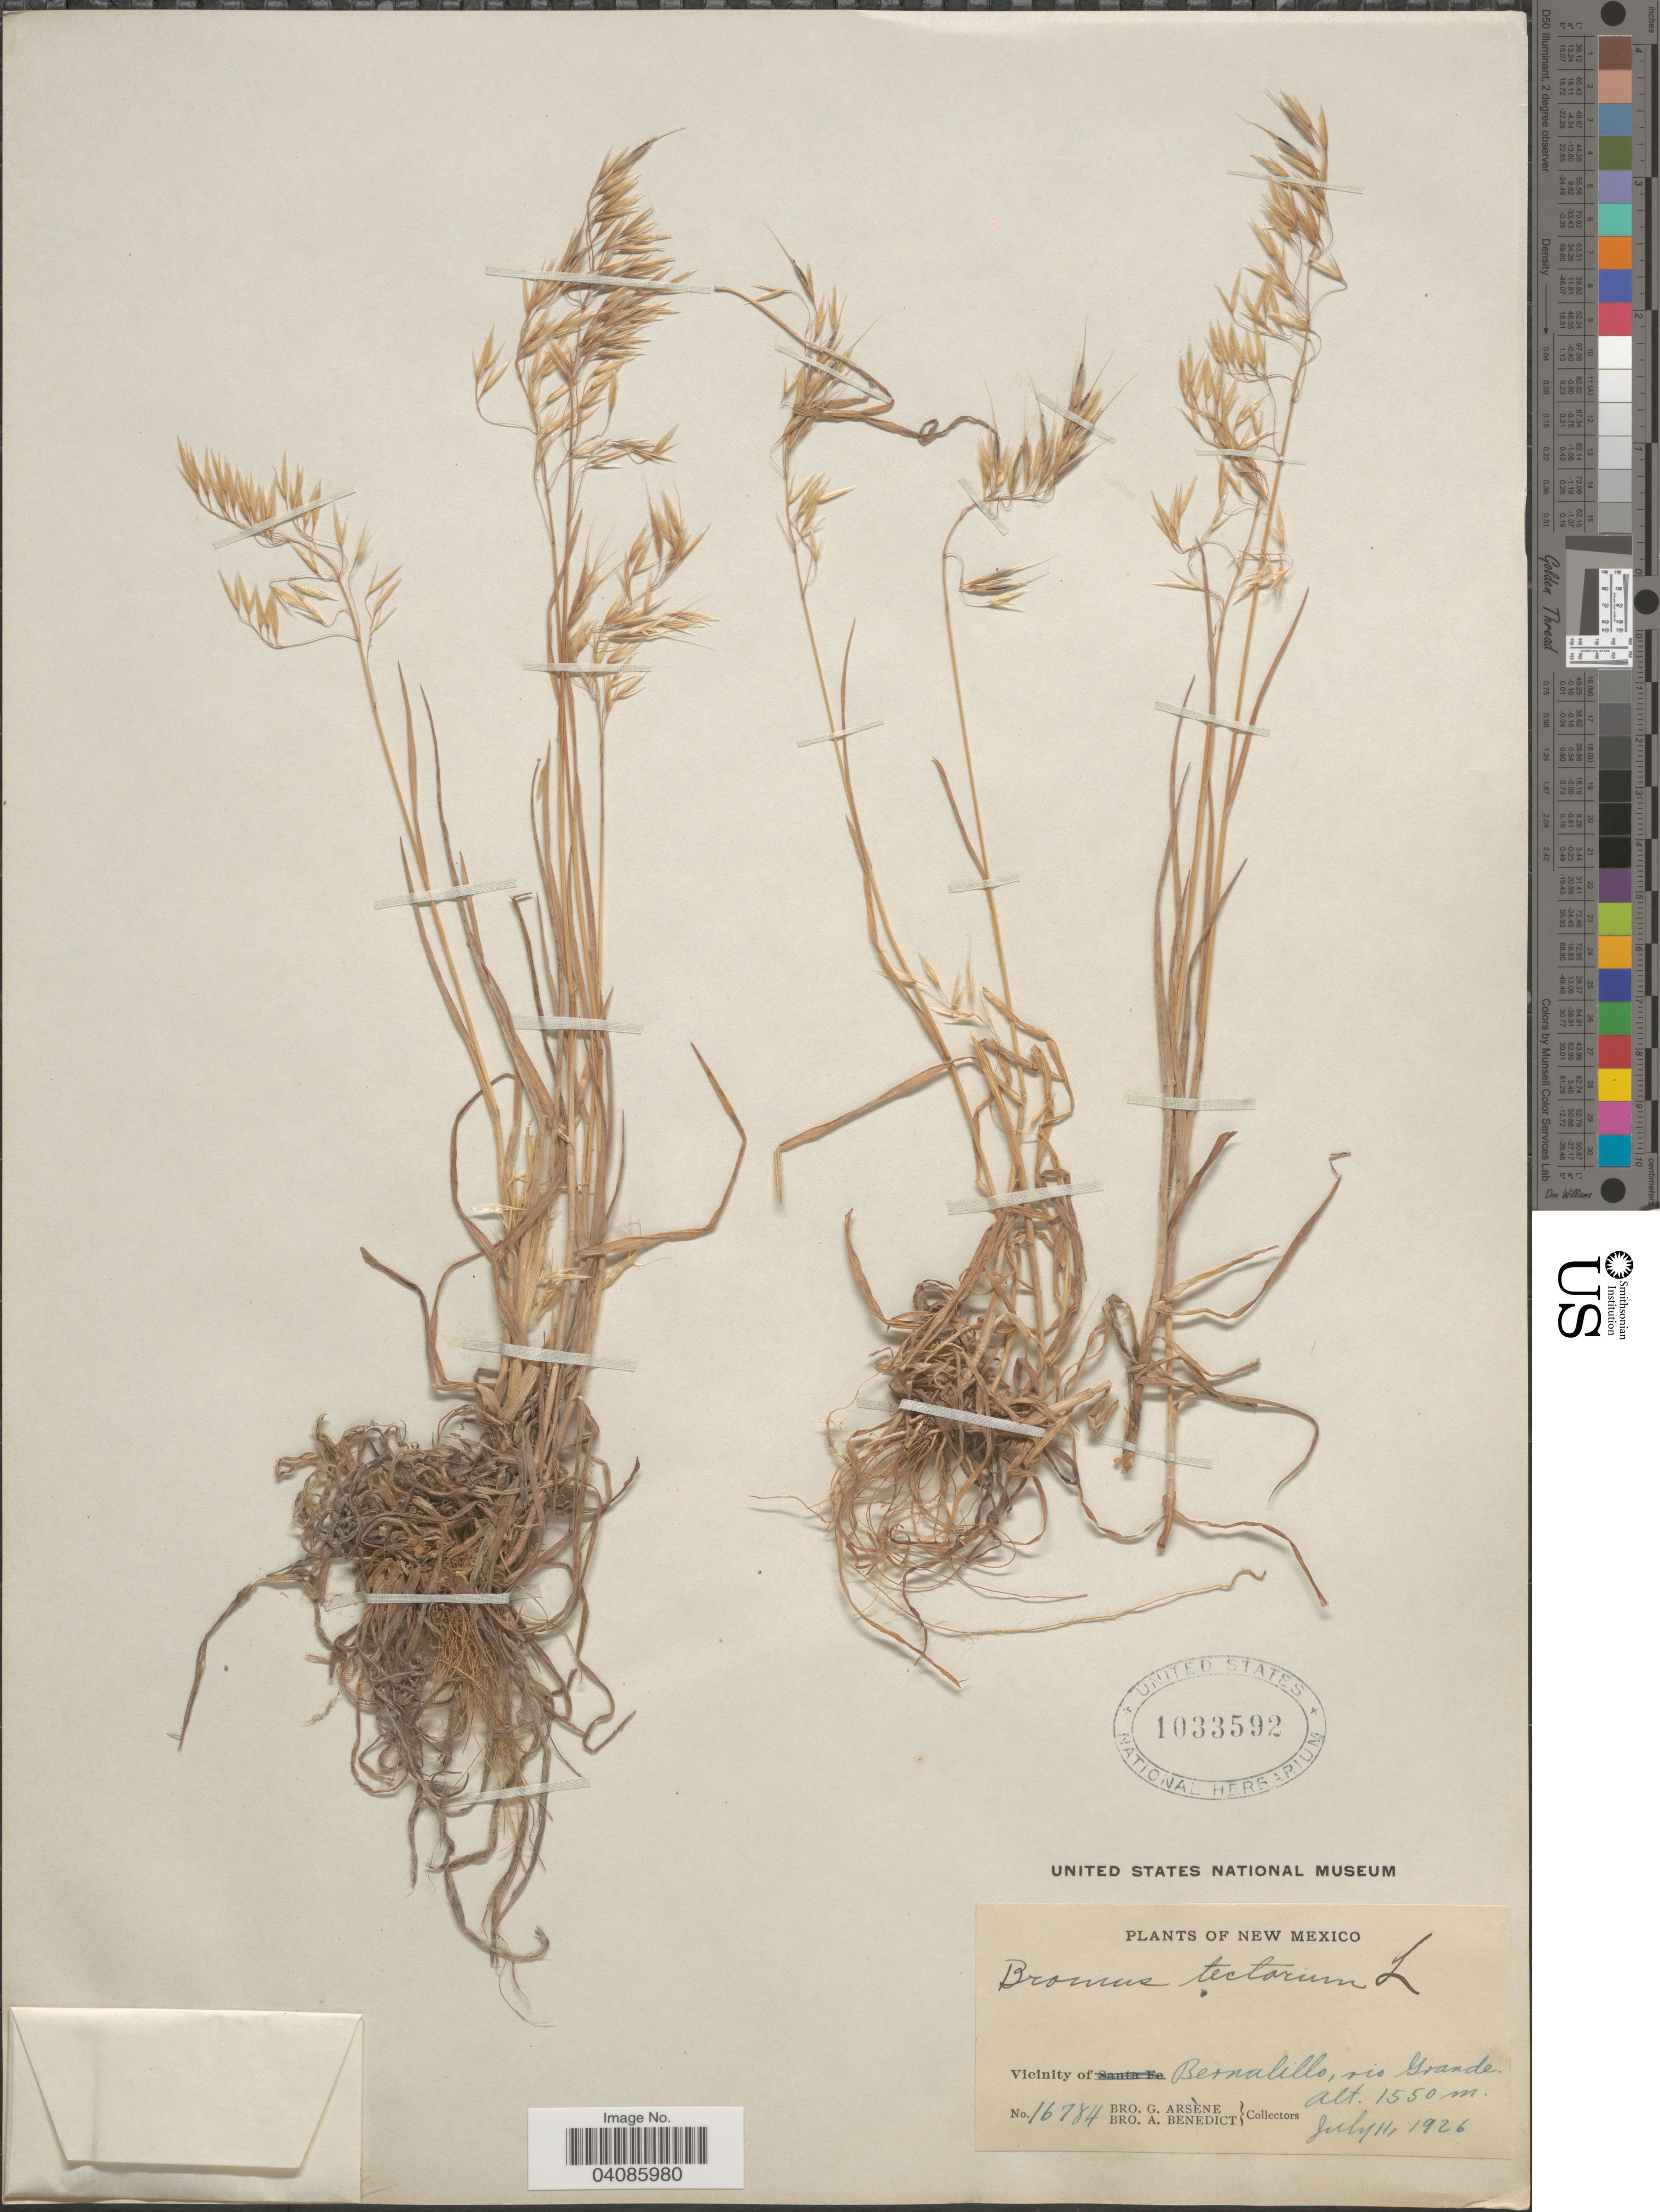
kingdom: Plantae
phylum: Tracheophyta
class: Liliopsida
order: Poales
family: Poaceae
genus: Bromus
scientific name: Bromus tectorum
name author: L.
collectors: Bro. G. Arsène & Bro. A. Benedict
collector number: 16784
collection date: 1926-07-11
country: United States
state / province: New Mexico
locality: Vicinity of Bernalillo, rio Grande.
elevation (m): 1550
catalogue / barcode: US 1033592